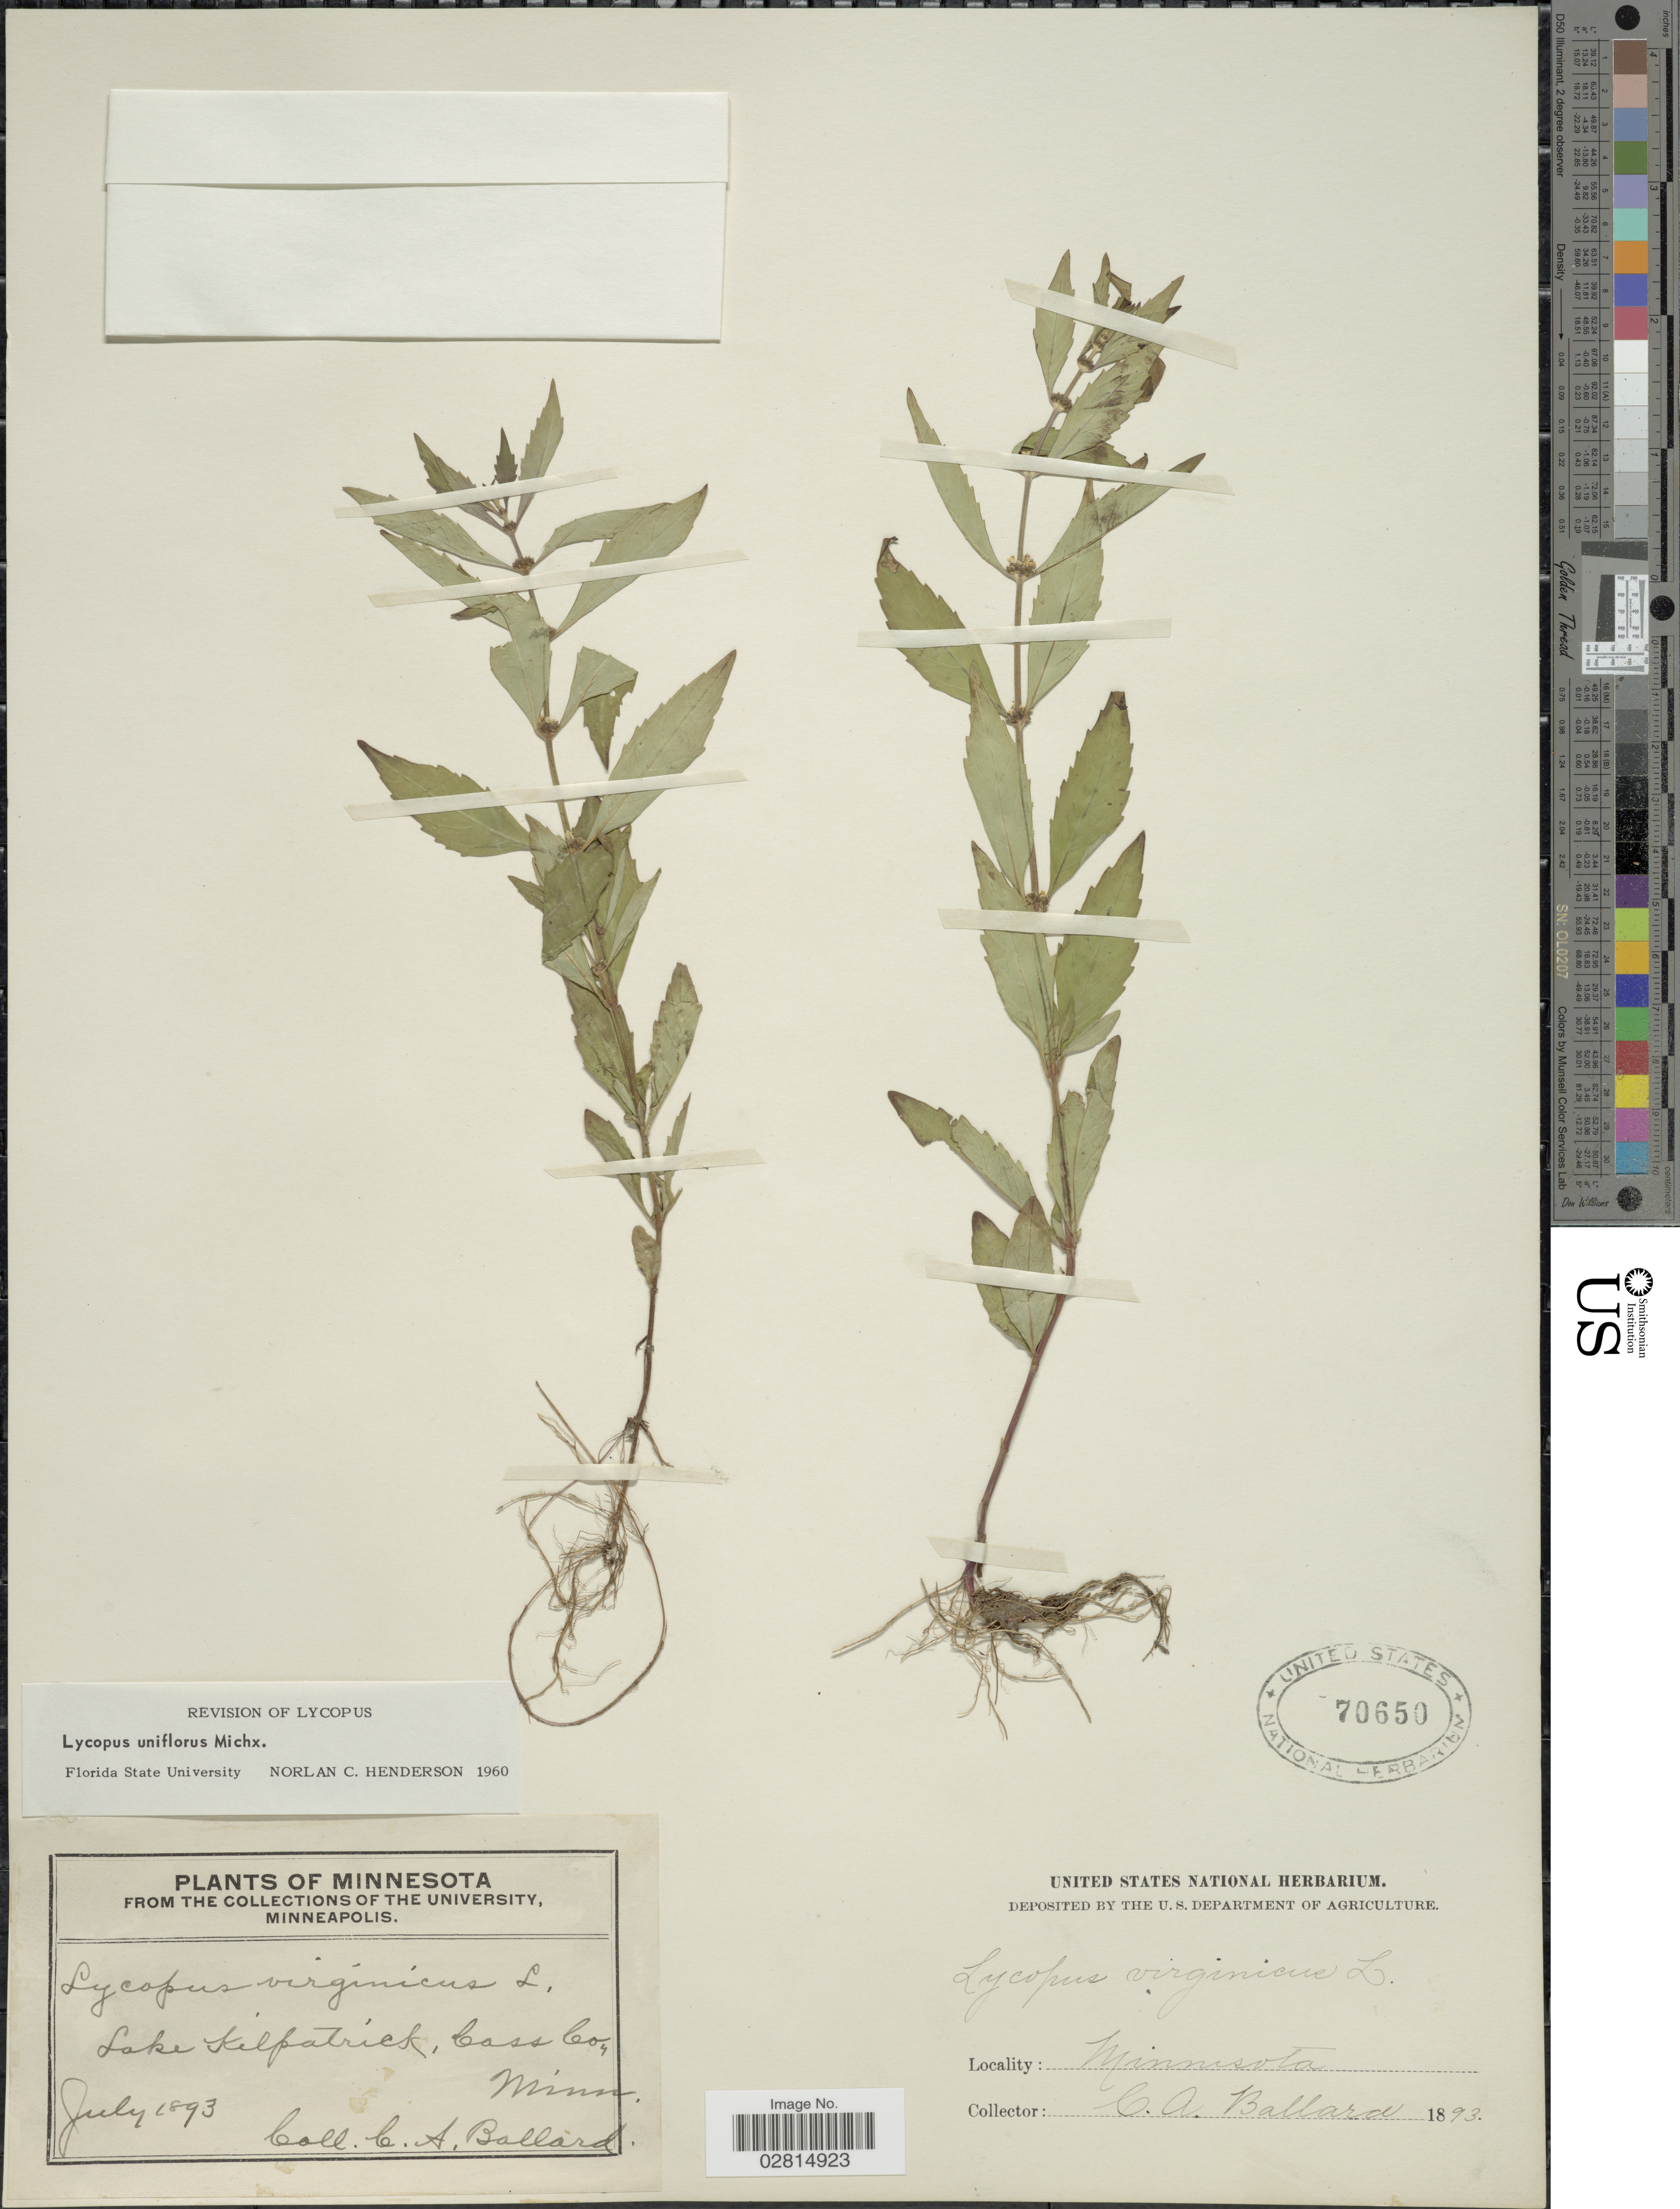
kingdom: Plantae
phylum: Tracheophyta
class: Magnoliopsida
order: Lamiales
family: Lamiaceae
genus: Lycopus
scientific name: Lycopus uniflorus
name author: Michx.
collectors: C. A. Ballard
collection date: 1893-07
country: United States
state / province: Minnesota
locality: Lake Kilpatrick, Cass Co., Minn.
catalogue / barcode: US 70650